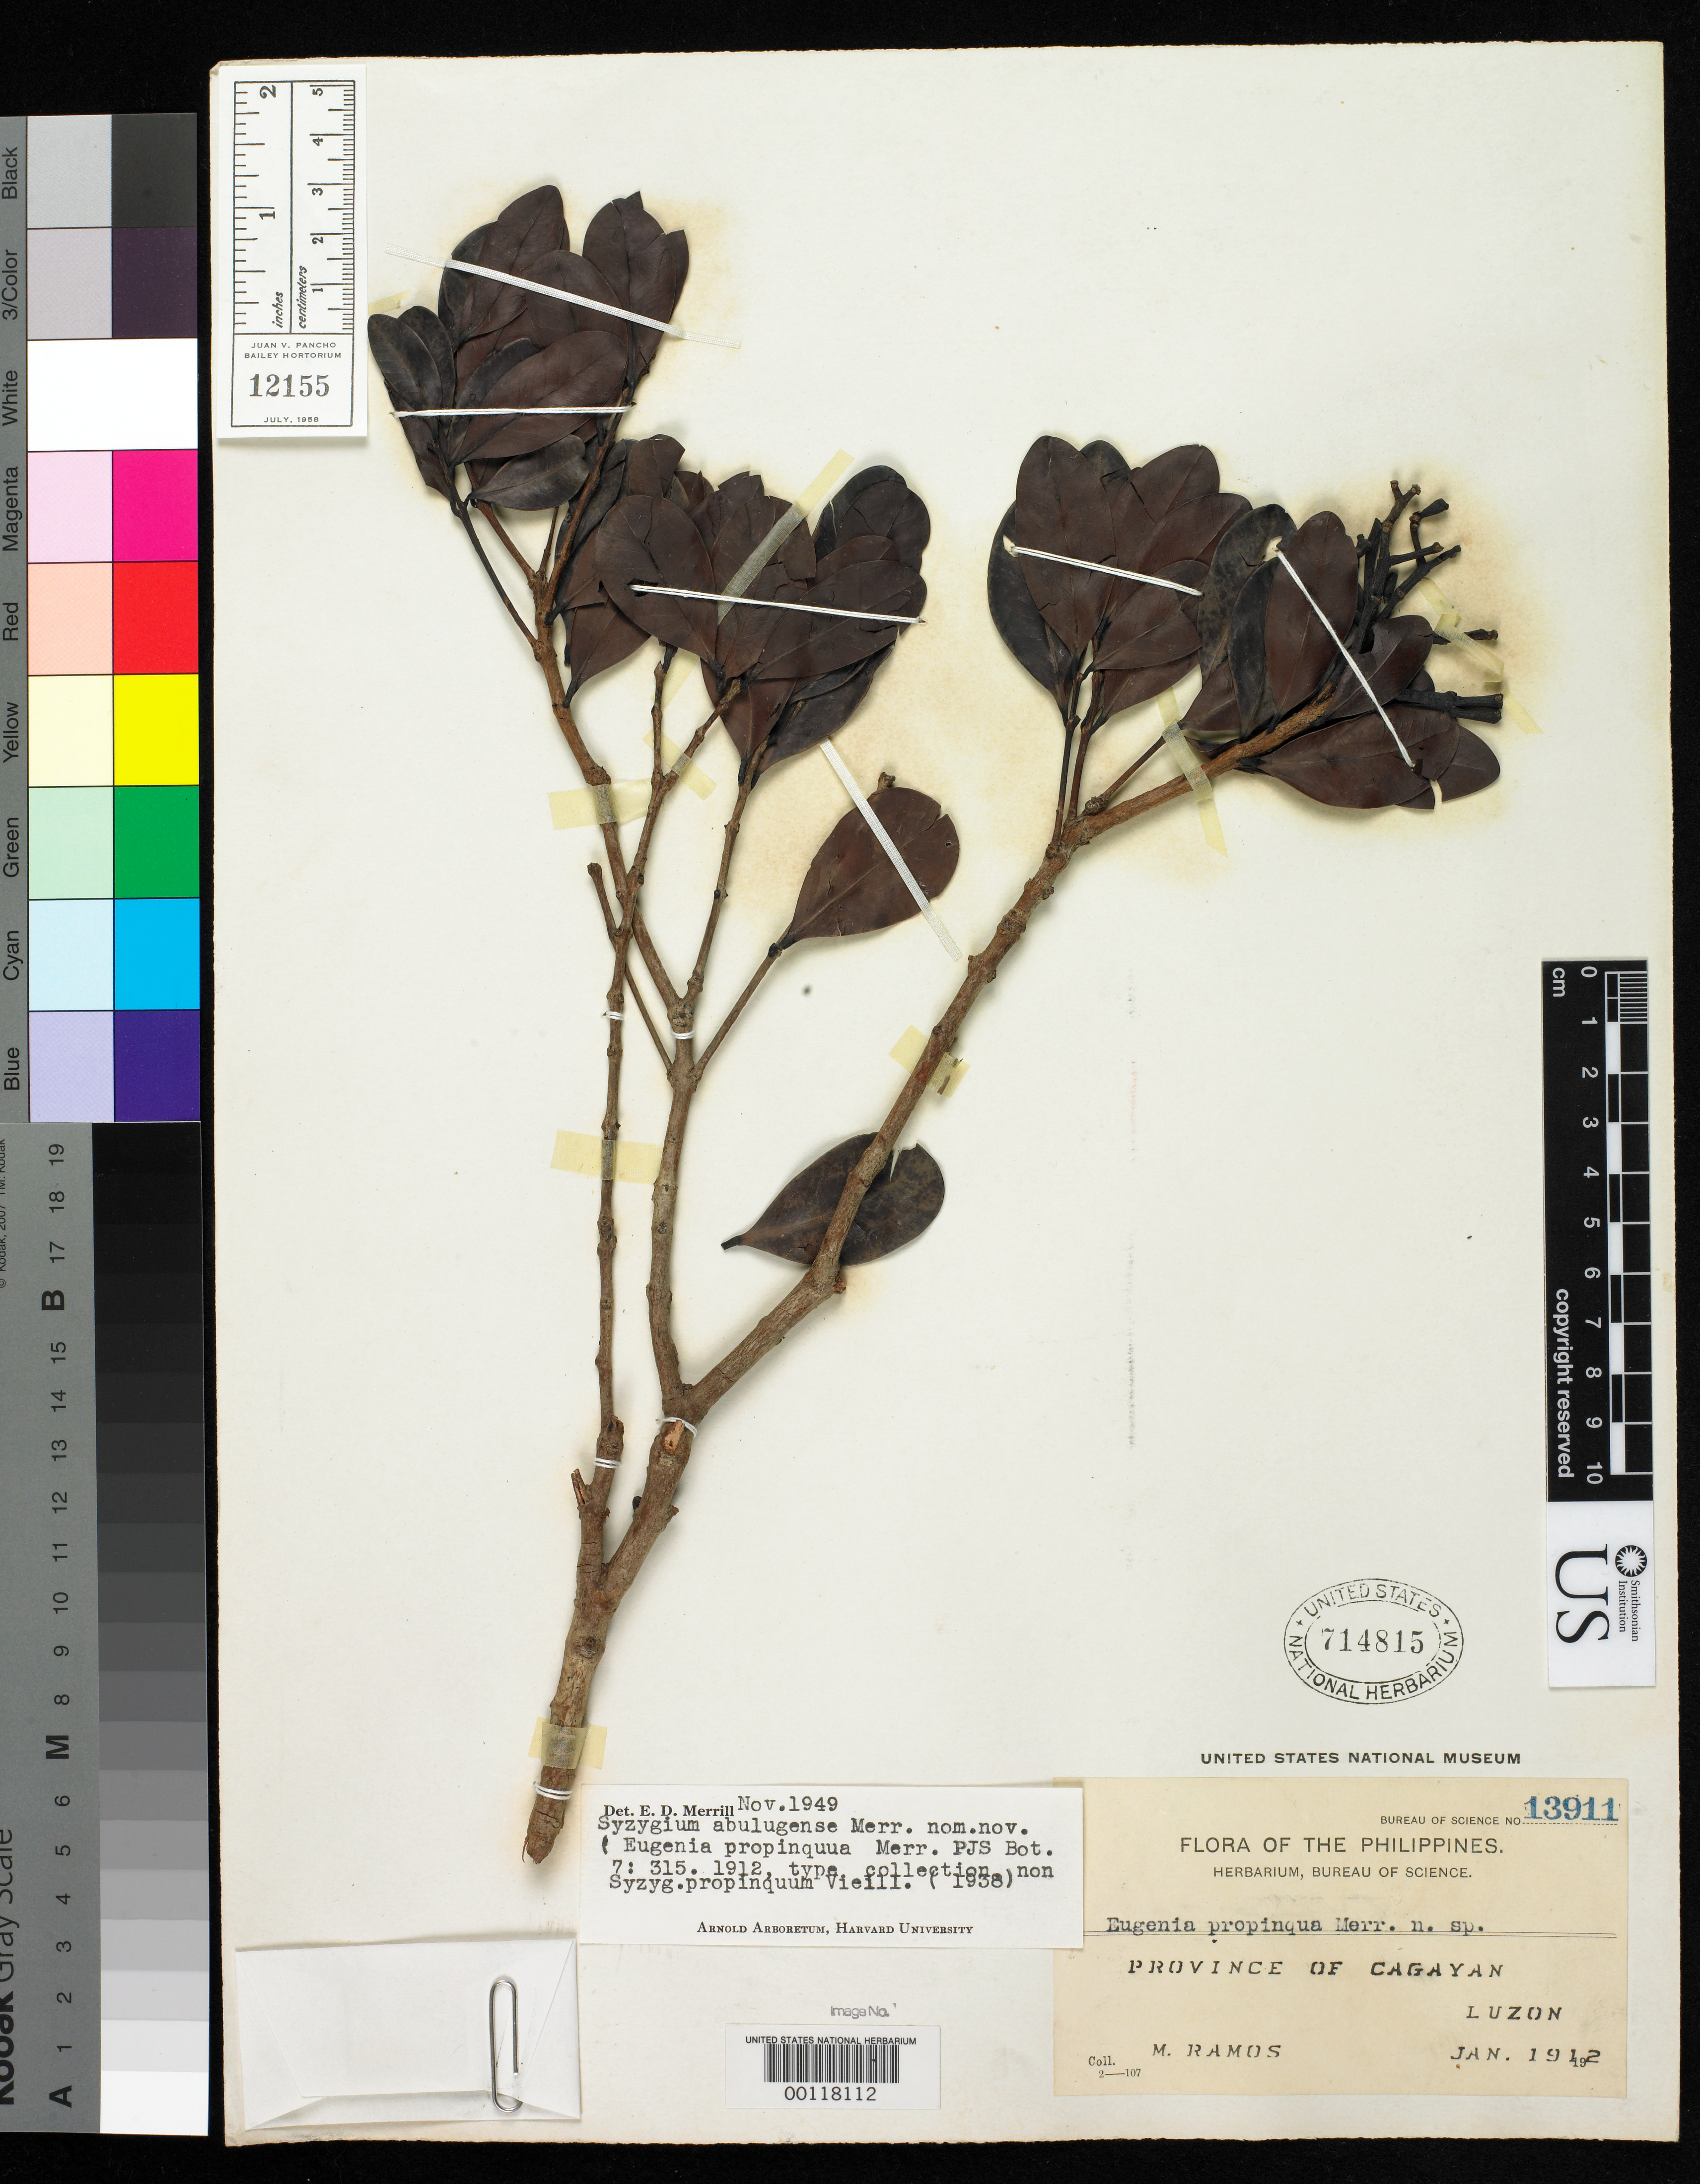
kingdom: Plantae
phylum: Tracheophyta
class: Magnoliopsida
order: Myrtales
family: Myrtaceae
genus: Eugenia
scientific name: Eugenia propinqua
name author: Merr.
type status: Isotype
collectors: M. Ramos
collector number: Bur. Sci. 13911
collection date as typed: Jan 1912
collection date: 1912-01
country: Philippines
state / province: Cagayan Valley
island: Luzon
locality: Cagayan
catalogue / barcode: US 714815